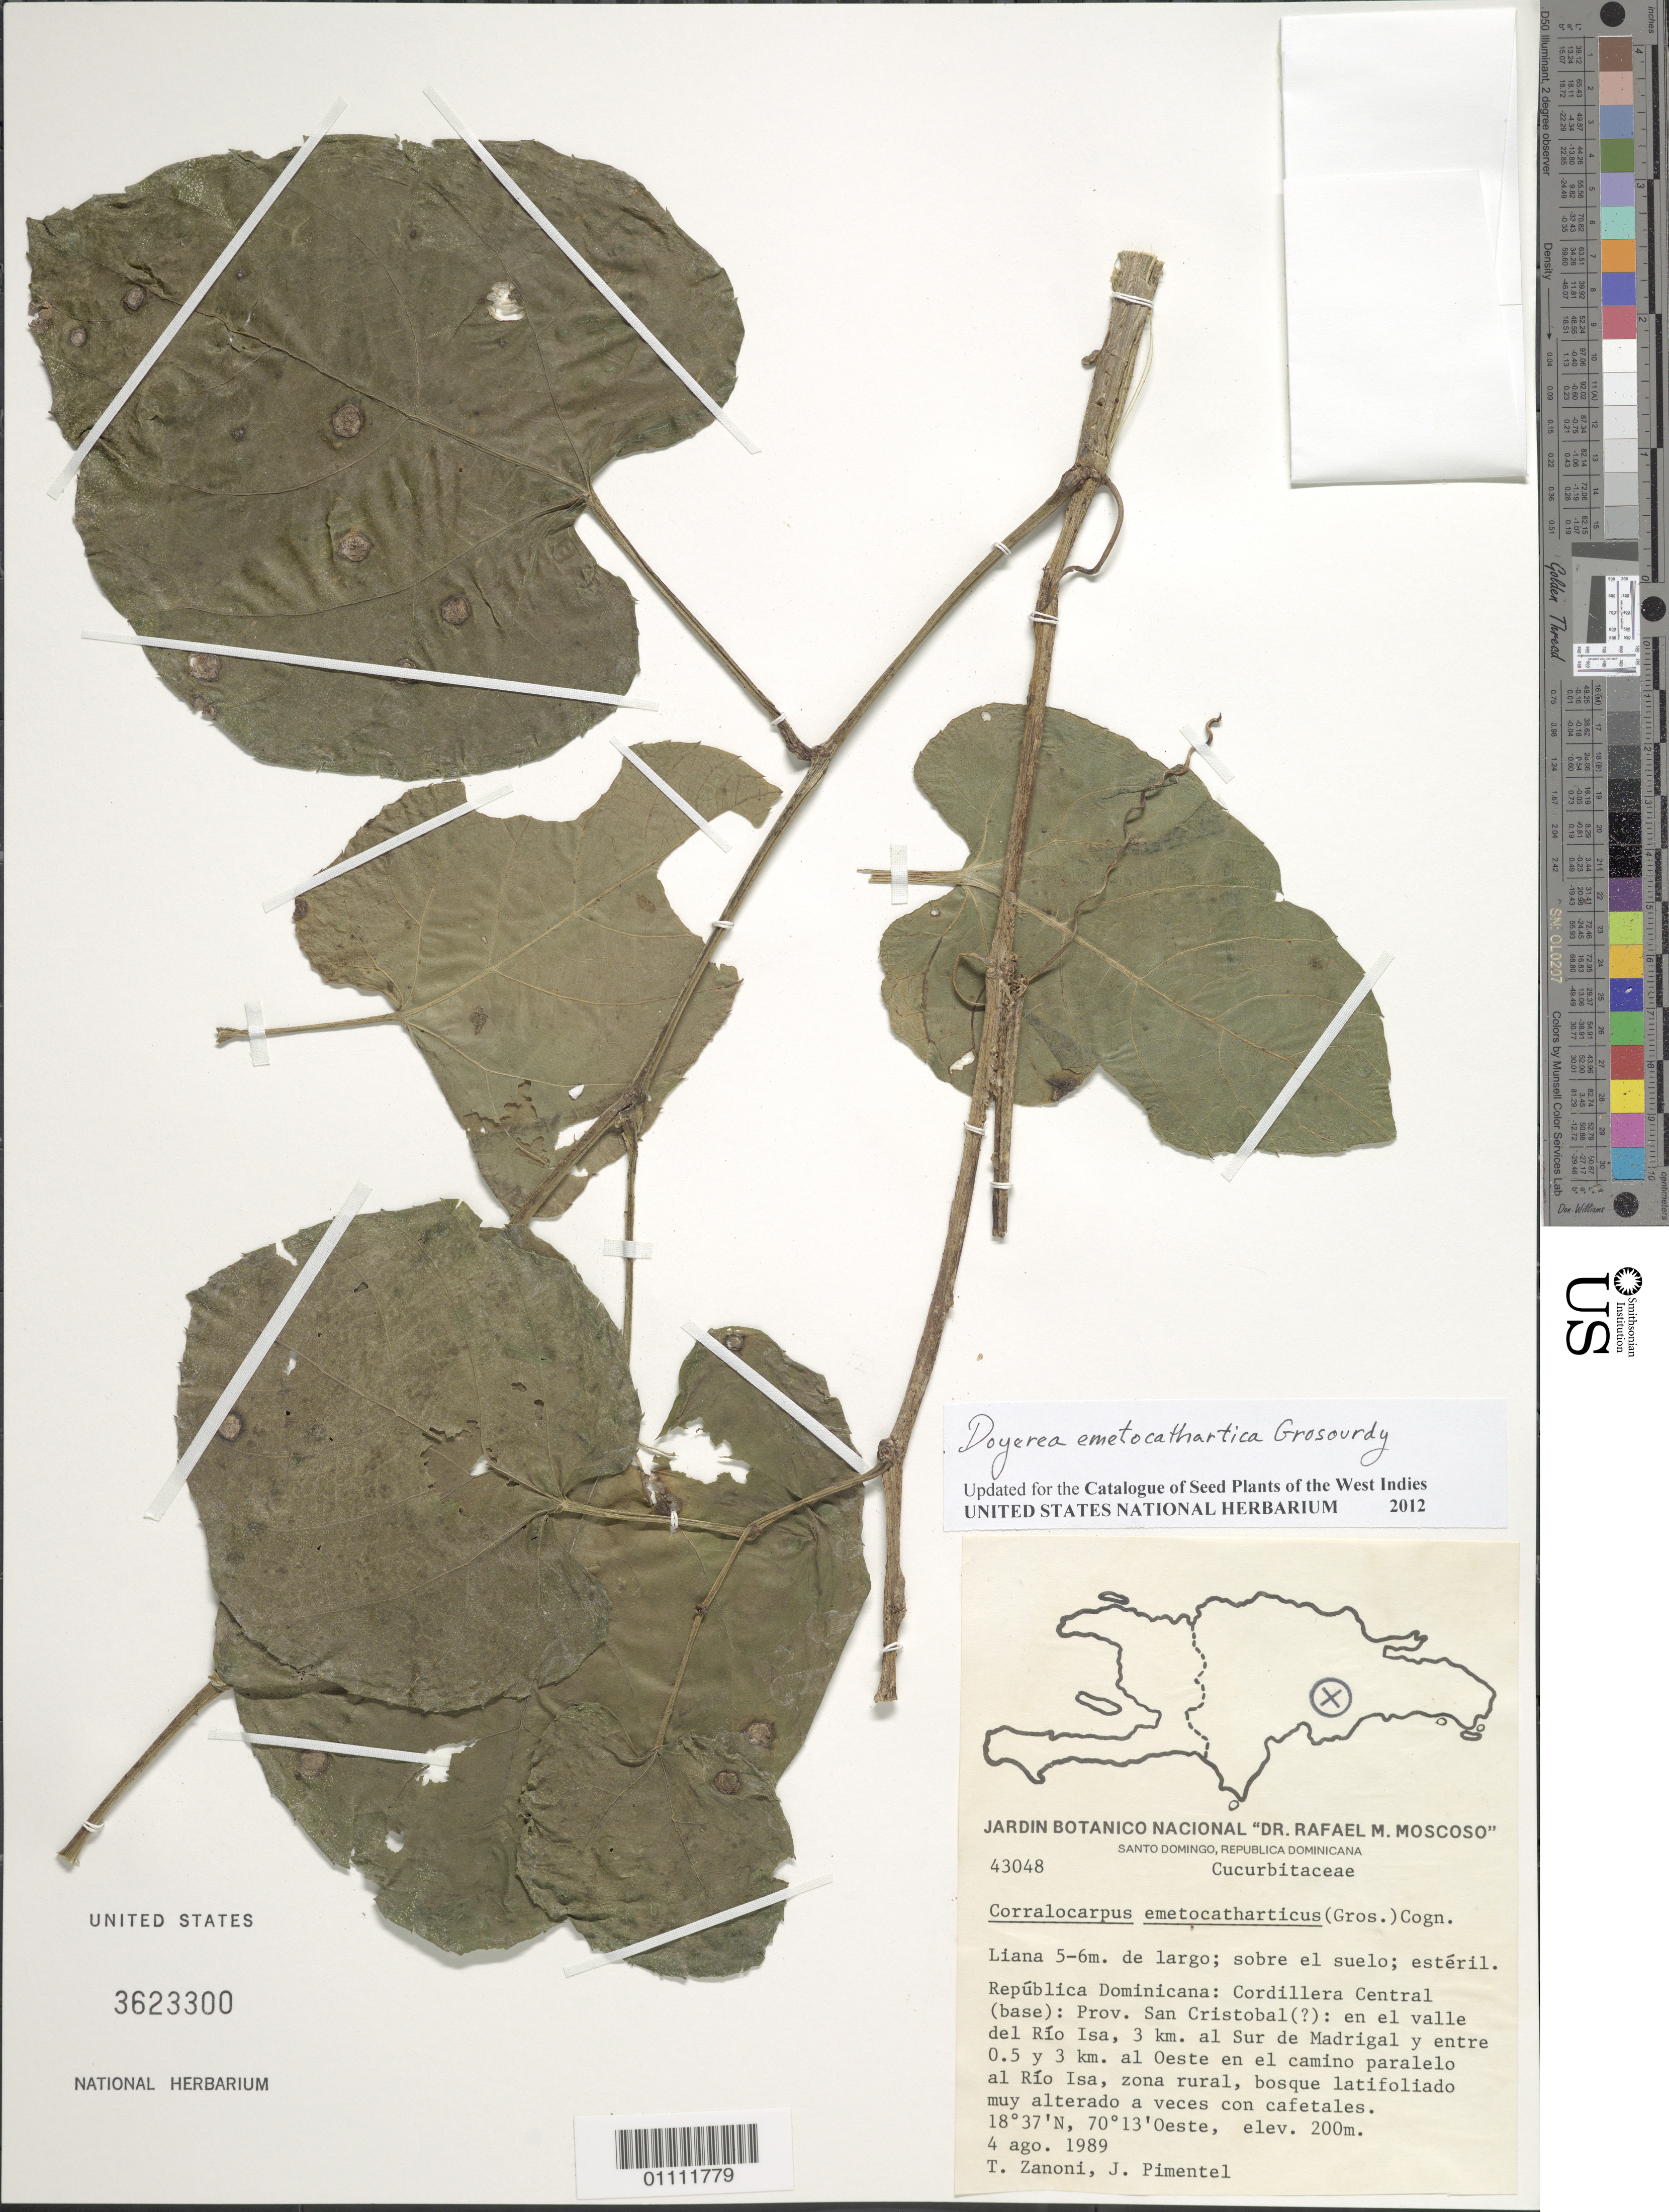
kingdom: Plantae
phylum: Tracheophyta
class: Magnoliopsida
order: Cucurbitales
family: Cucurbitaceae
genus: Doyerea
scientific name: Doyerea emetocathartica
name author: Grousordy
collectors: T. A. Zanoni & J. Pimentel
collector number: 43048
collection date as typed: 04 Aug 1989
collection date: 1989-08-04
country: Dominican Republic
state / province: San Cristobal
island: Hispaniola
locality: Cordillera Central, en el valle del Río Isa, 3 km al Sur de Madrigal y entre al Río Isa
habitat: Zona rural, bosque latifoliado muy alterado a veces con cafetales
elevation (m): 200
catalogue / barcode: US 3623300